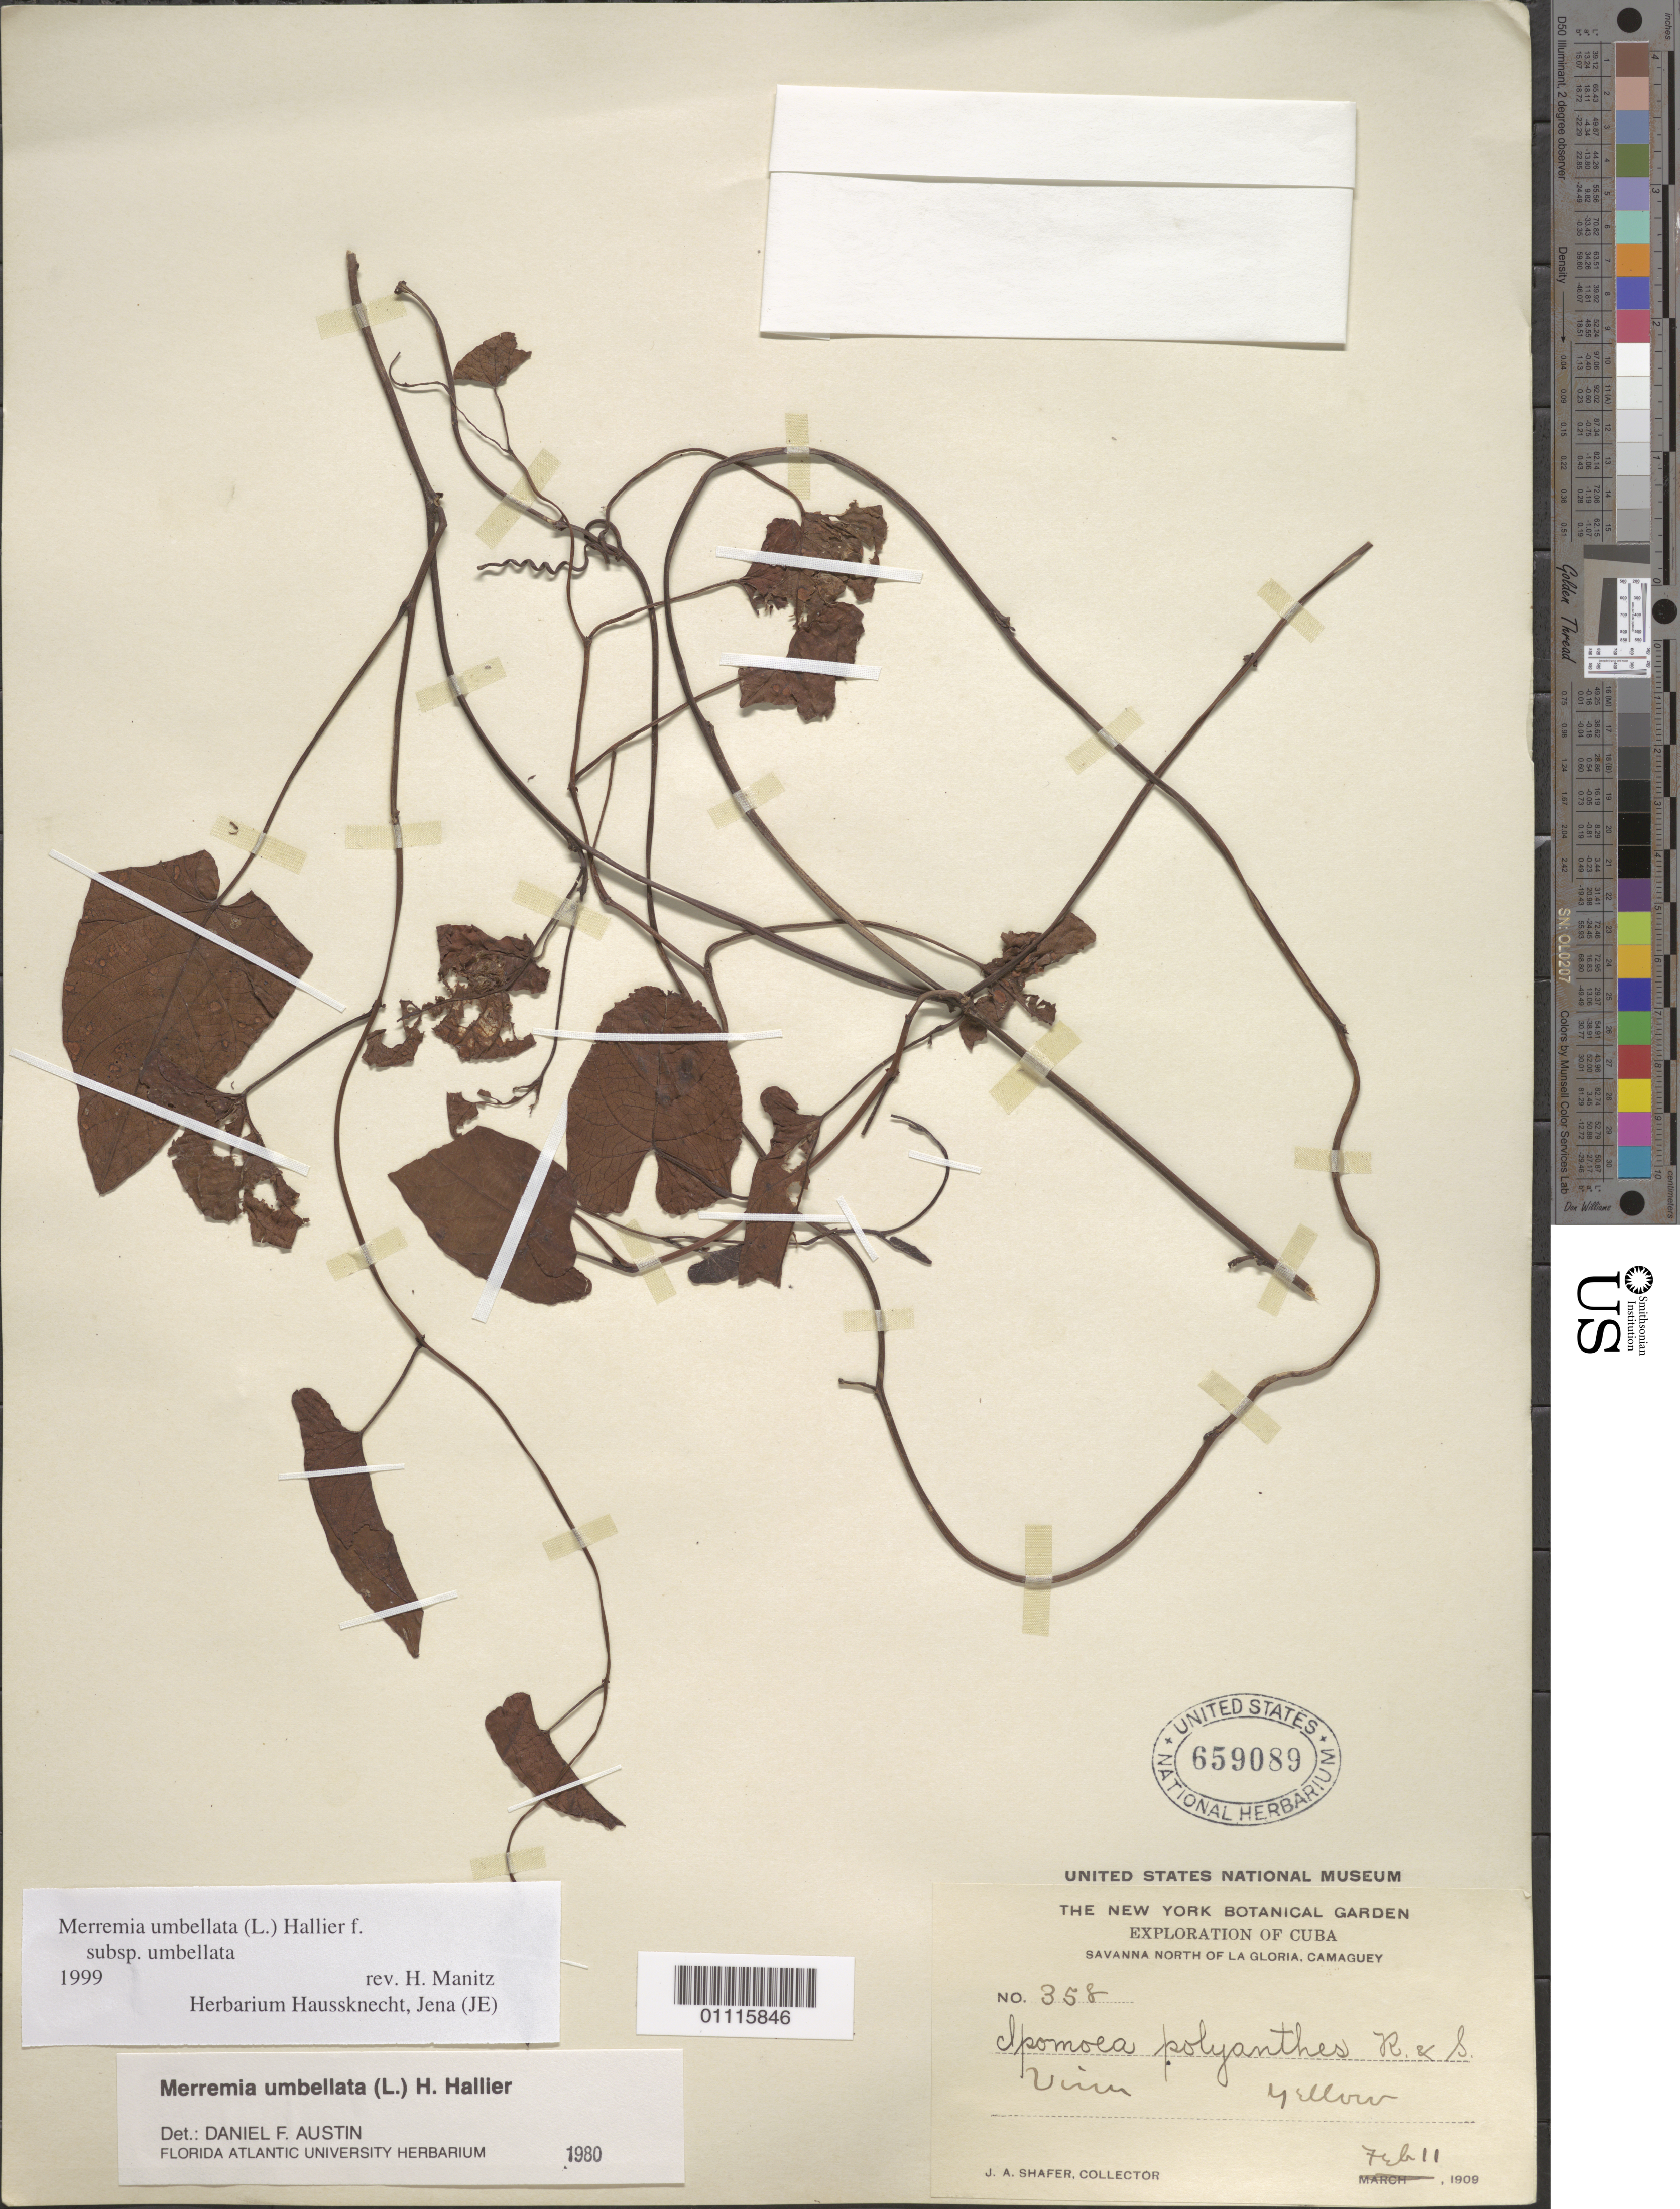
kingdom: Plantae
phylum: Tracheophyta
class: Magnoliopsida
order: Solanales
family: Convolvulaceae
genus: Camonea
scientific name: Camonea umbellata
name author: (L.) A. R. Simões & Staples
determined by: Strong, Mark T., (BOT), Smithsonian Institution - National Museum of Natural History (UNITED STATES)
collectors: J. A. Shafer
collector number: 358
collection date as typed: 11 Feb 1909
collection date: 1909-02-11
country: Cuba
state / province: Camagüey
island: Cuba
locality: Savanna N of La Gloria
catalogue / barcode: US 659089